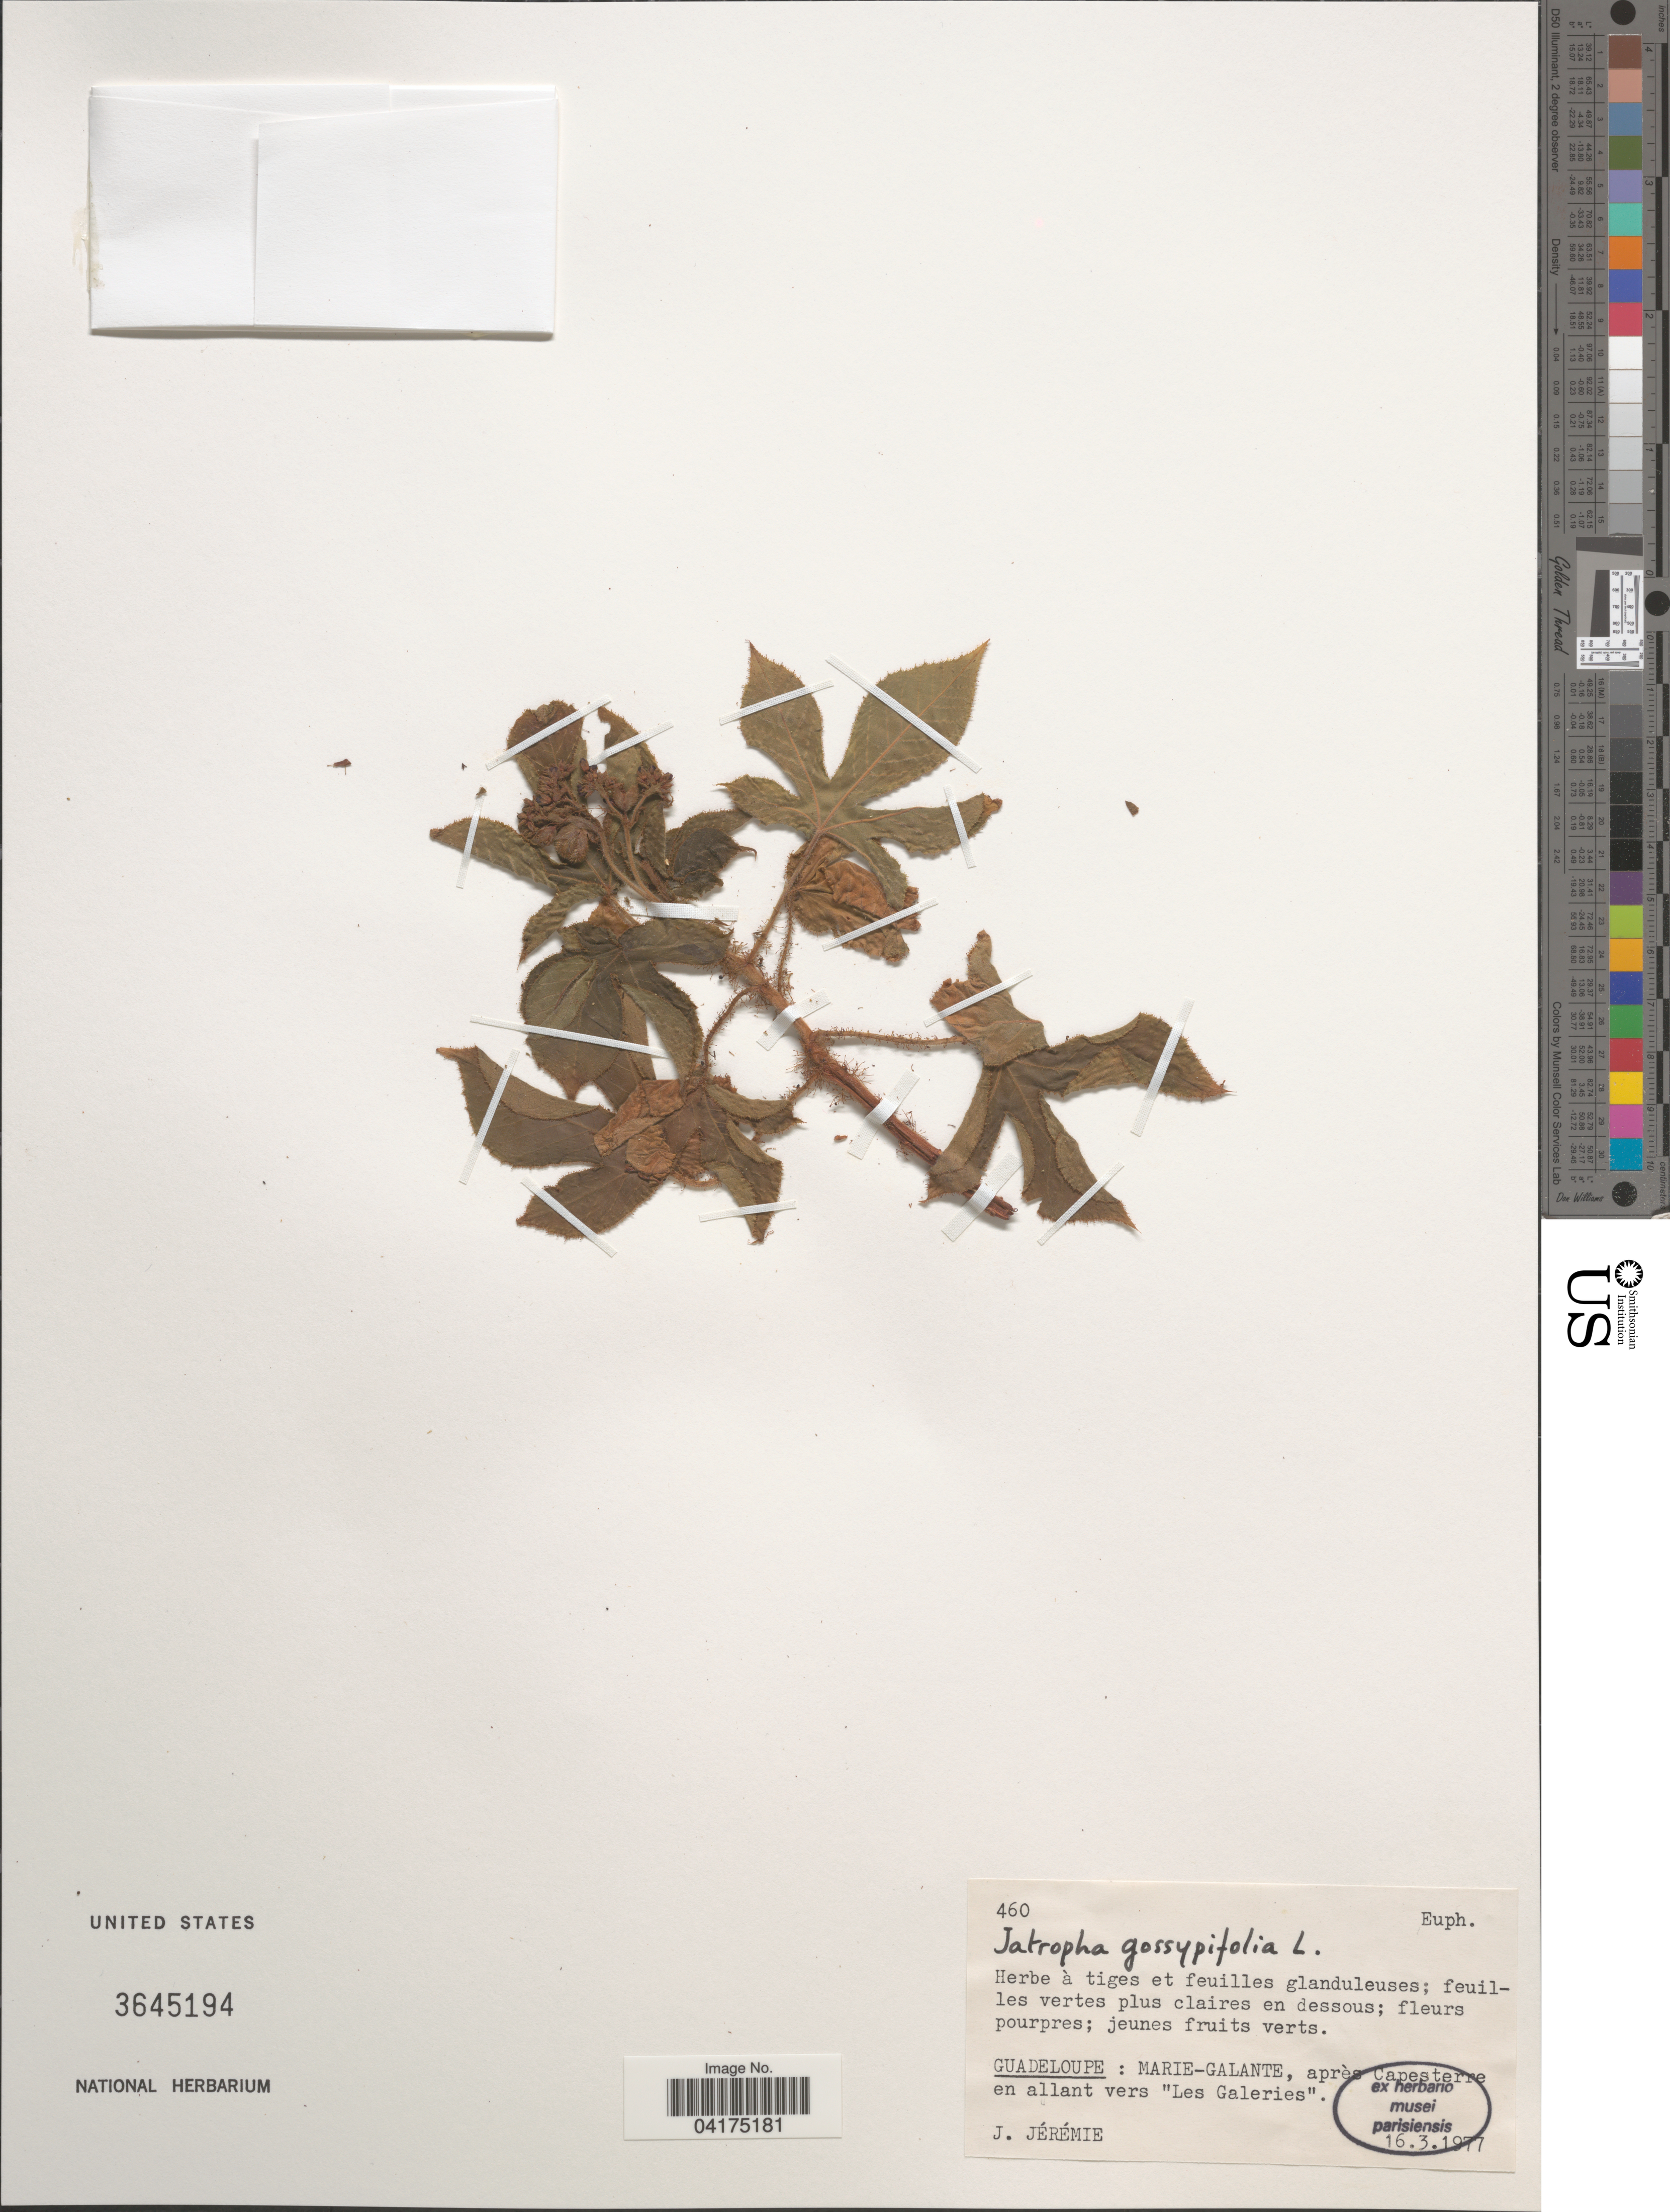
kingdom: Plantae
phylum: Tracheophyta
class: Magnoliopsida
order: Malpighiales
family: Euphorbiaceae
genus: Jatropha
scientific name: Jatropha gossypiifolia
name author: L.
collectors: J. Jérémie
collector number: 460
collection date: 1977-03-16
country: Guadeloupe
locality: Marie-Galante, après Capesterre en allant vers "Les Galeries".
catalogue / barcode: US 3645194